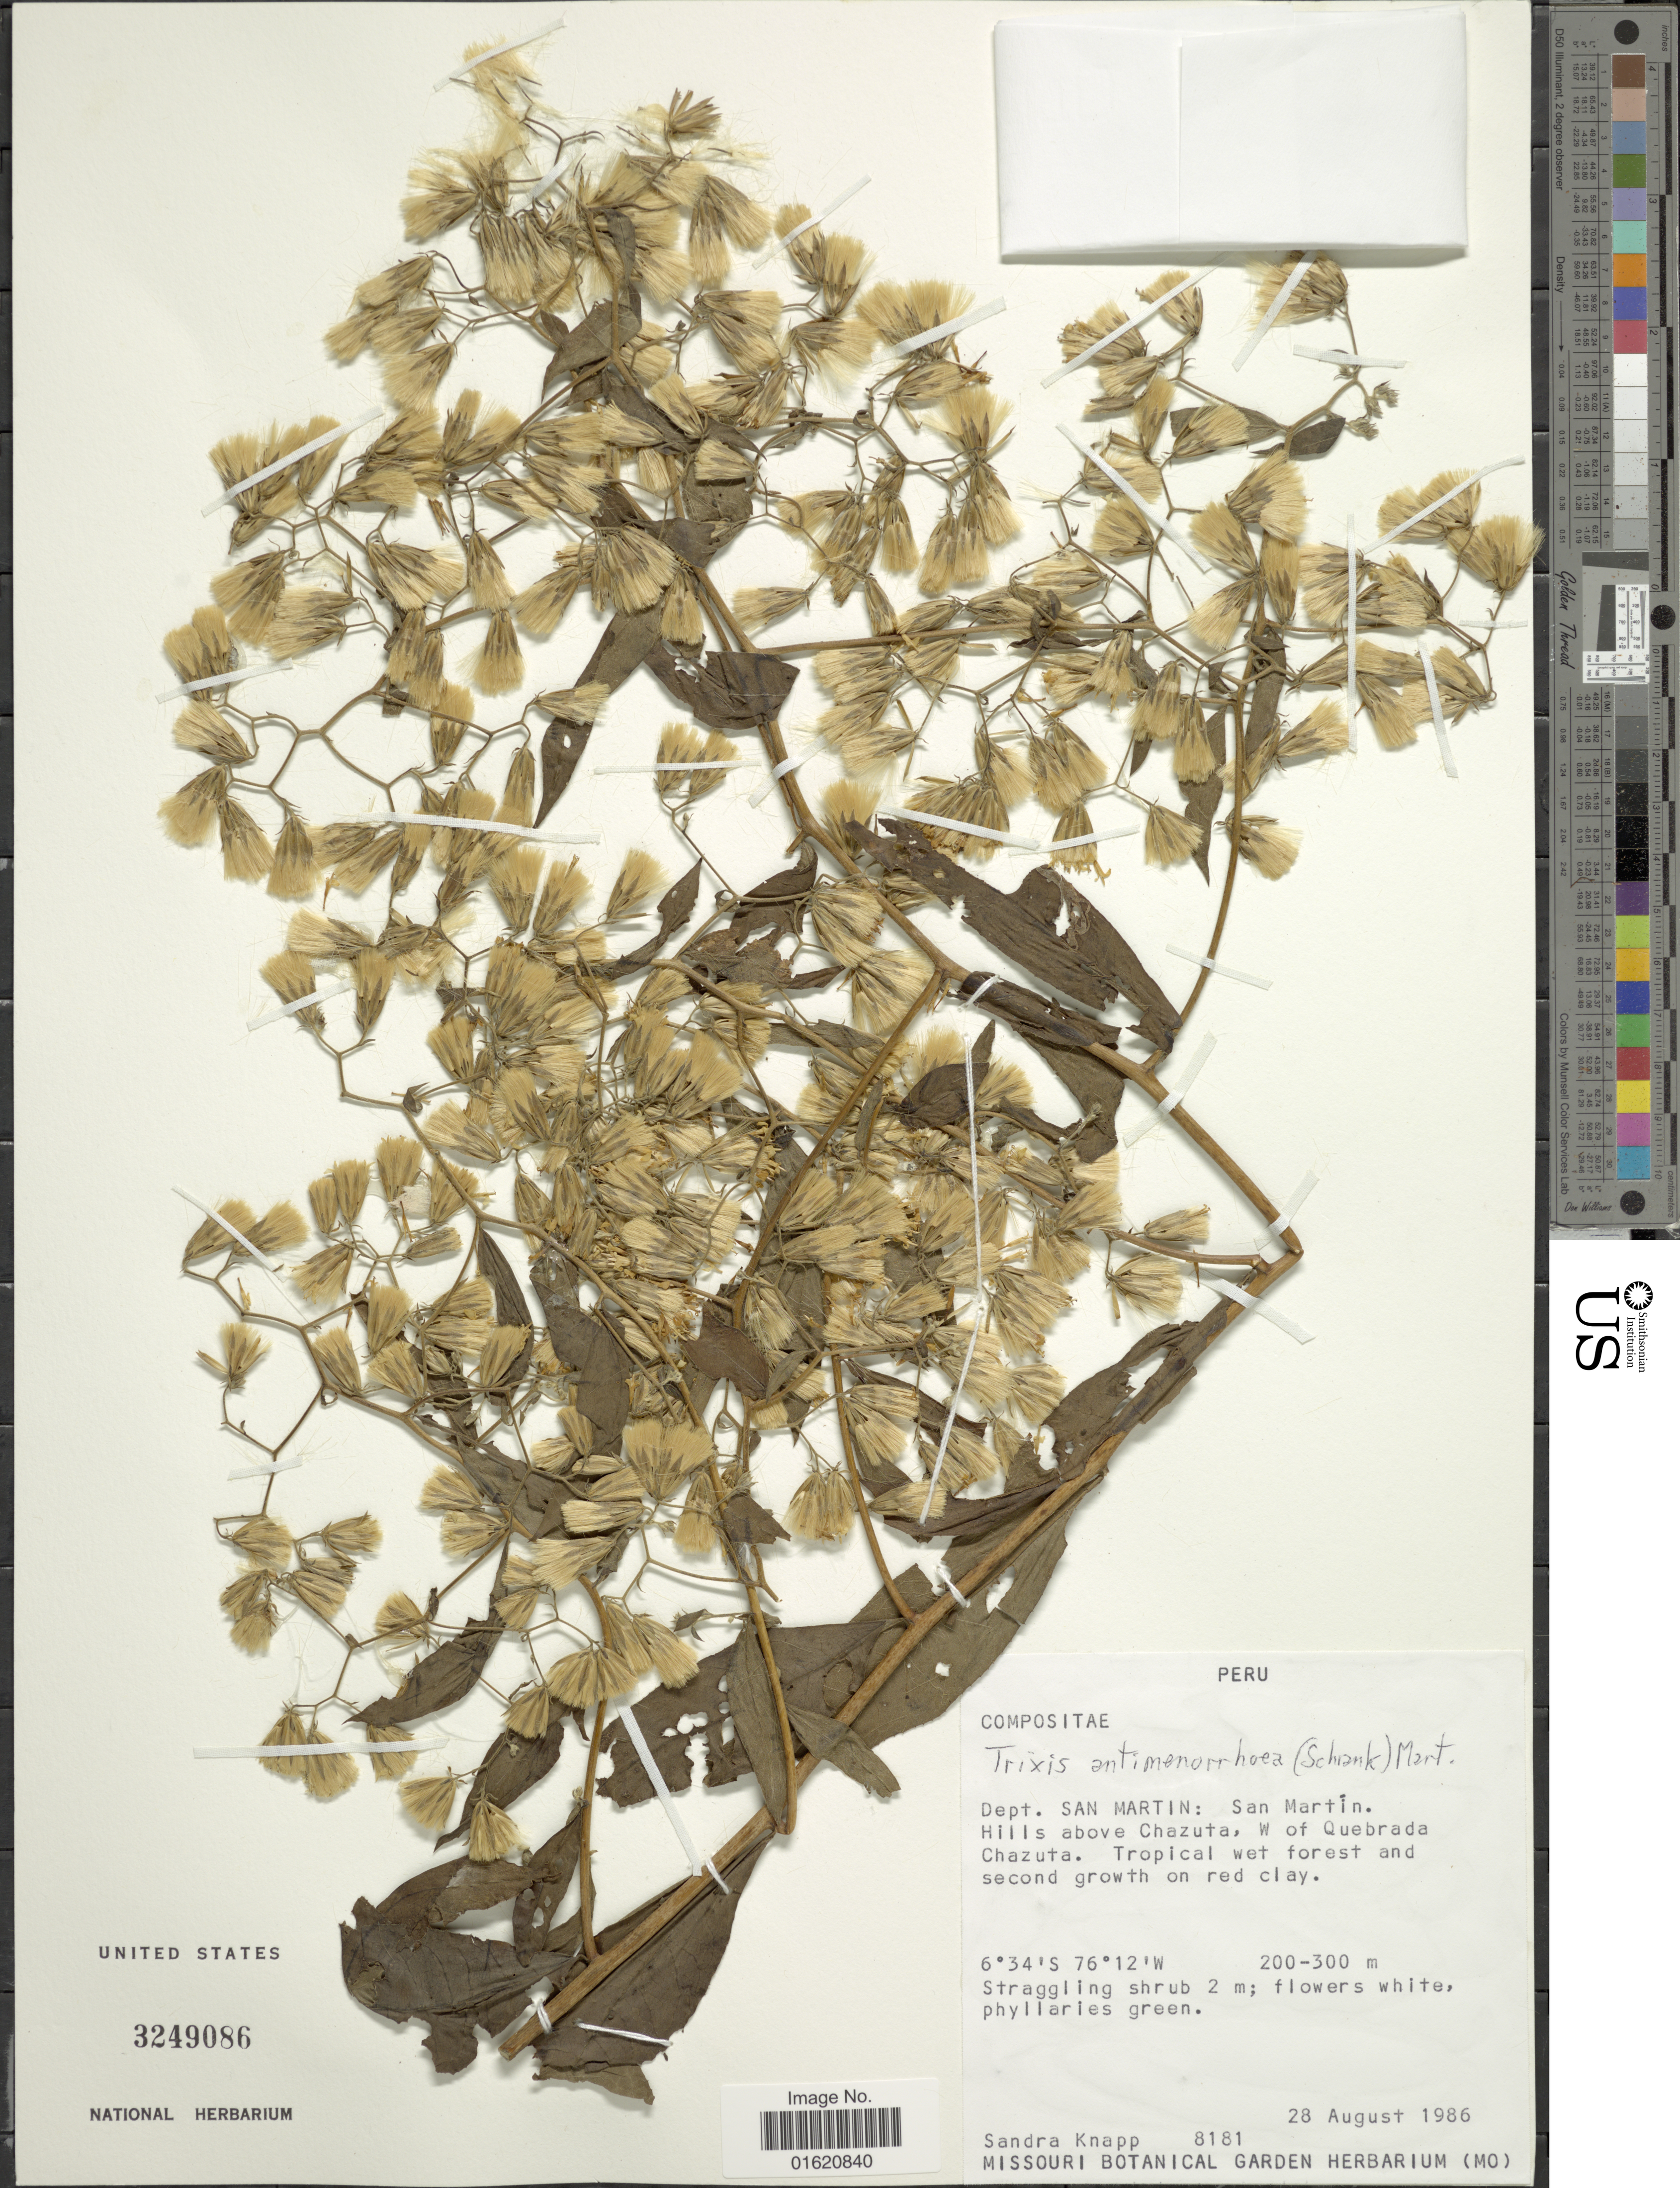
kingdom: Plantae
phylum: Tracheophyta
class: Magnoliopsida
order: Asterales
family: Asteraceae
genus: Trixis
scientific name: Trixis antimenorrhoea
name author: (Schrank) Mart. ex Kuntze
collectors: S. Knapp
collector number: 8181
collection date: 1986-08-28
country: Peru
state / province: San Martín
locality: San Martín, hills above Chazuta, W of Quebrada Chazuta, tropical wet forest and second growth on red clay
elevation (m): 200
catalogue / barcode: US 3249086